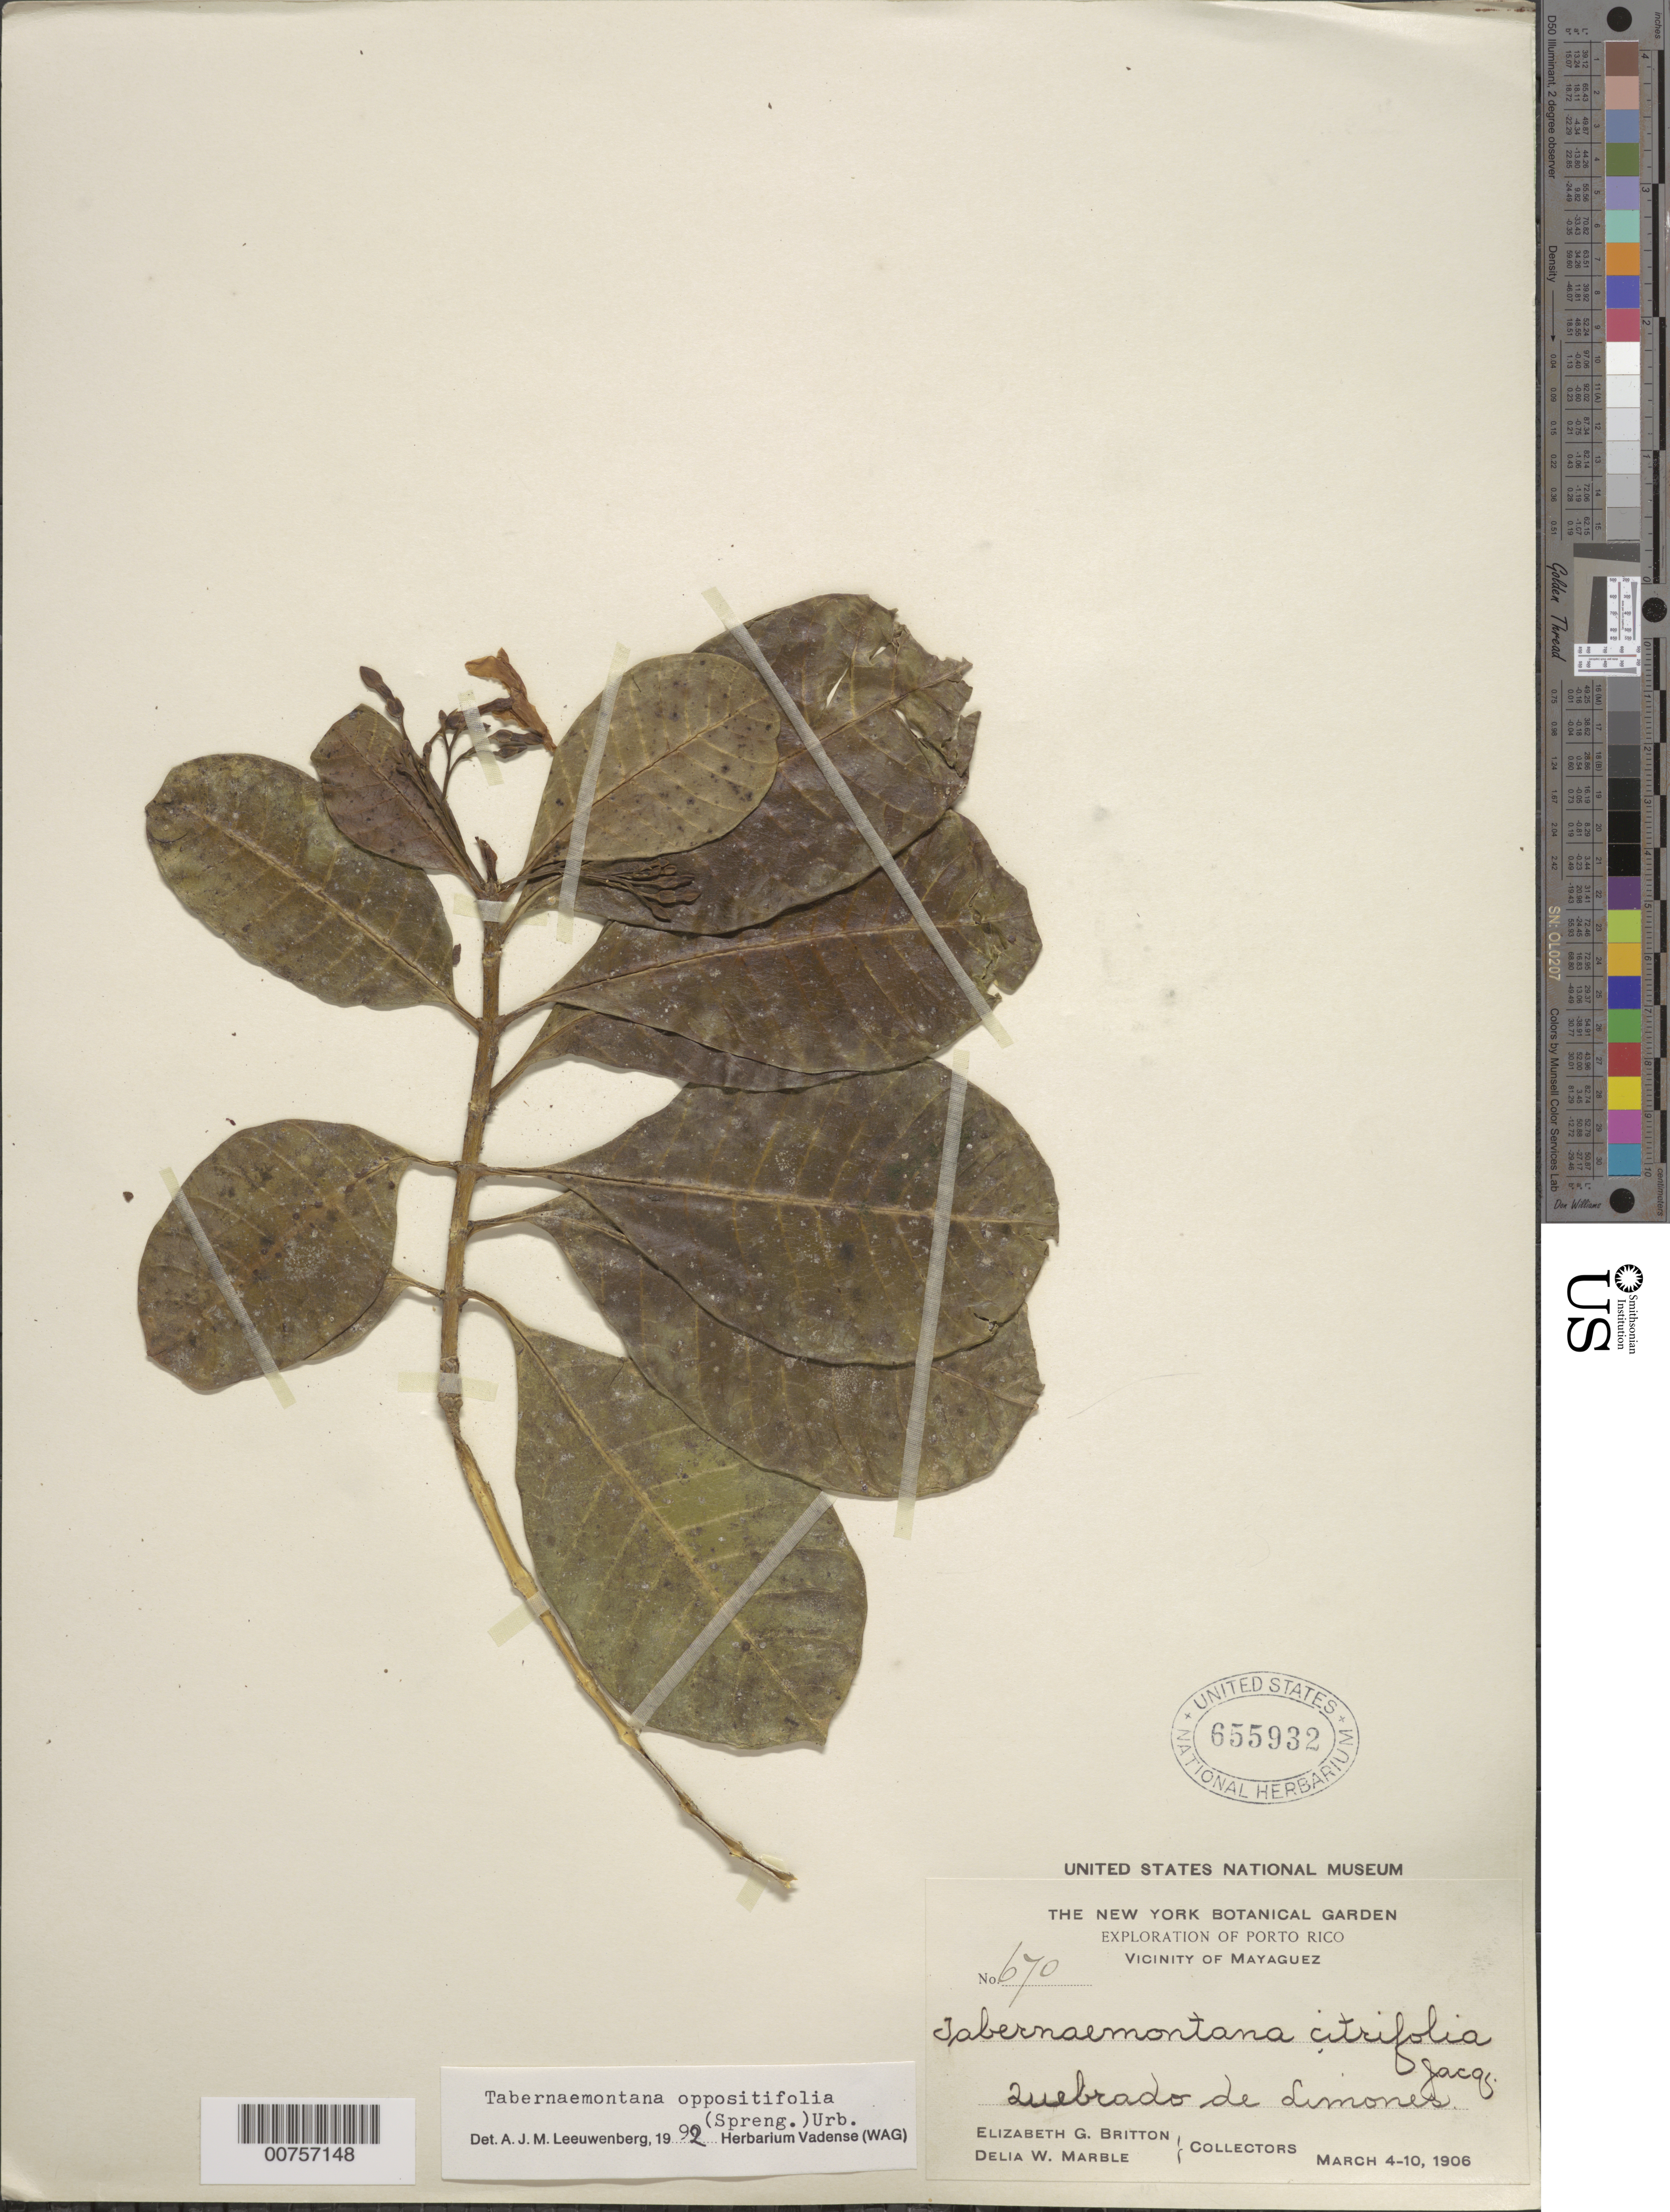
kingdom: Plantae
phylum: Tracheophyta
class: Magnoliopsida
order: Gentianales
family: Apocynaceae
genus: Tabernaemontana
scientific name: Tabernaemontana oppositifolia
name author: (Spreng.) Urb.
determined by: Leeuwenberg, A. J. M.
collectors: E. G. Britton & D. W. Marble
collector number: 670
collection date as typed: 04 Mar 1906 to 10 Mar 1906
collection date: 1906-03-04/1906-03-10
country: Puerto Rico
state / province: Mayagüez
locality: Quebrada Limones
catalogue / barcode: US 655932